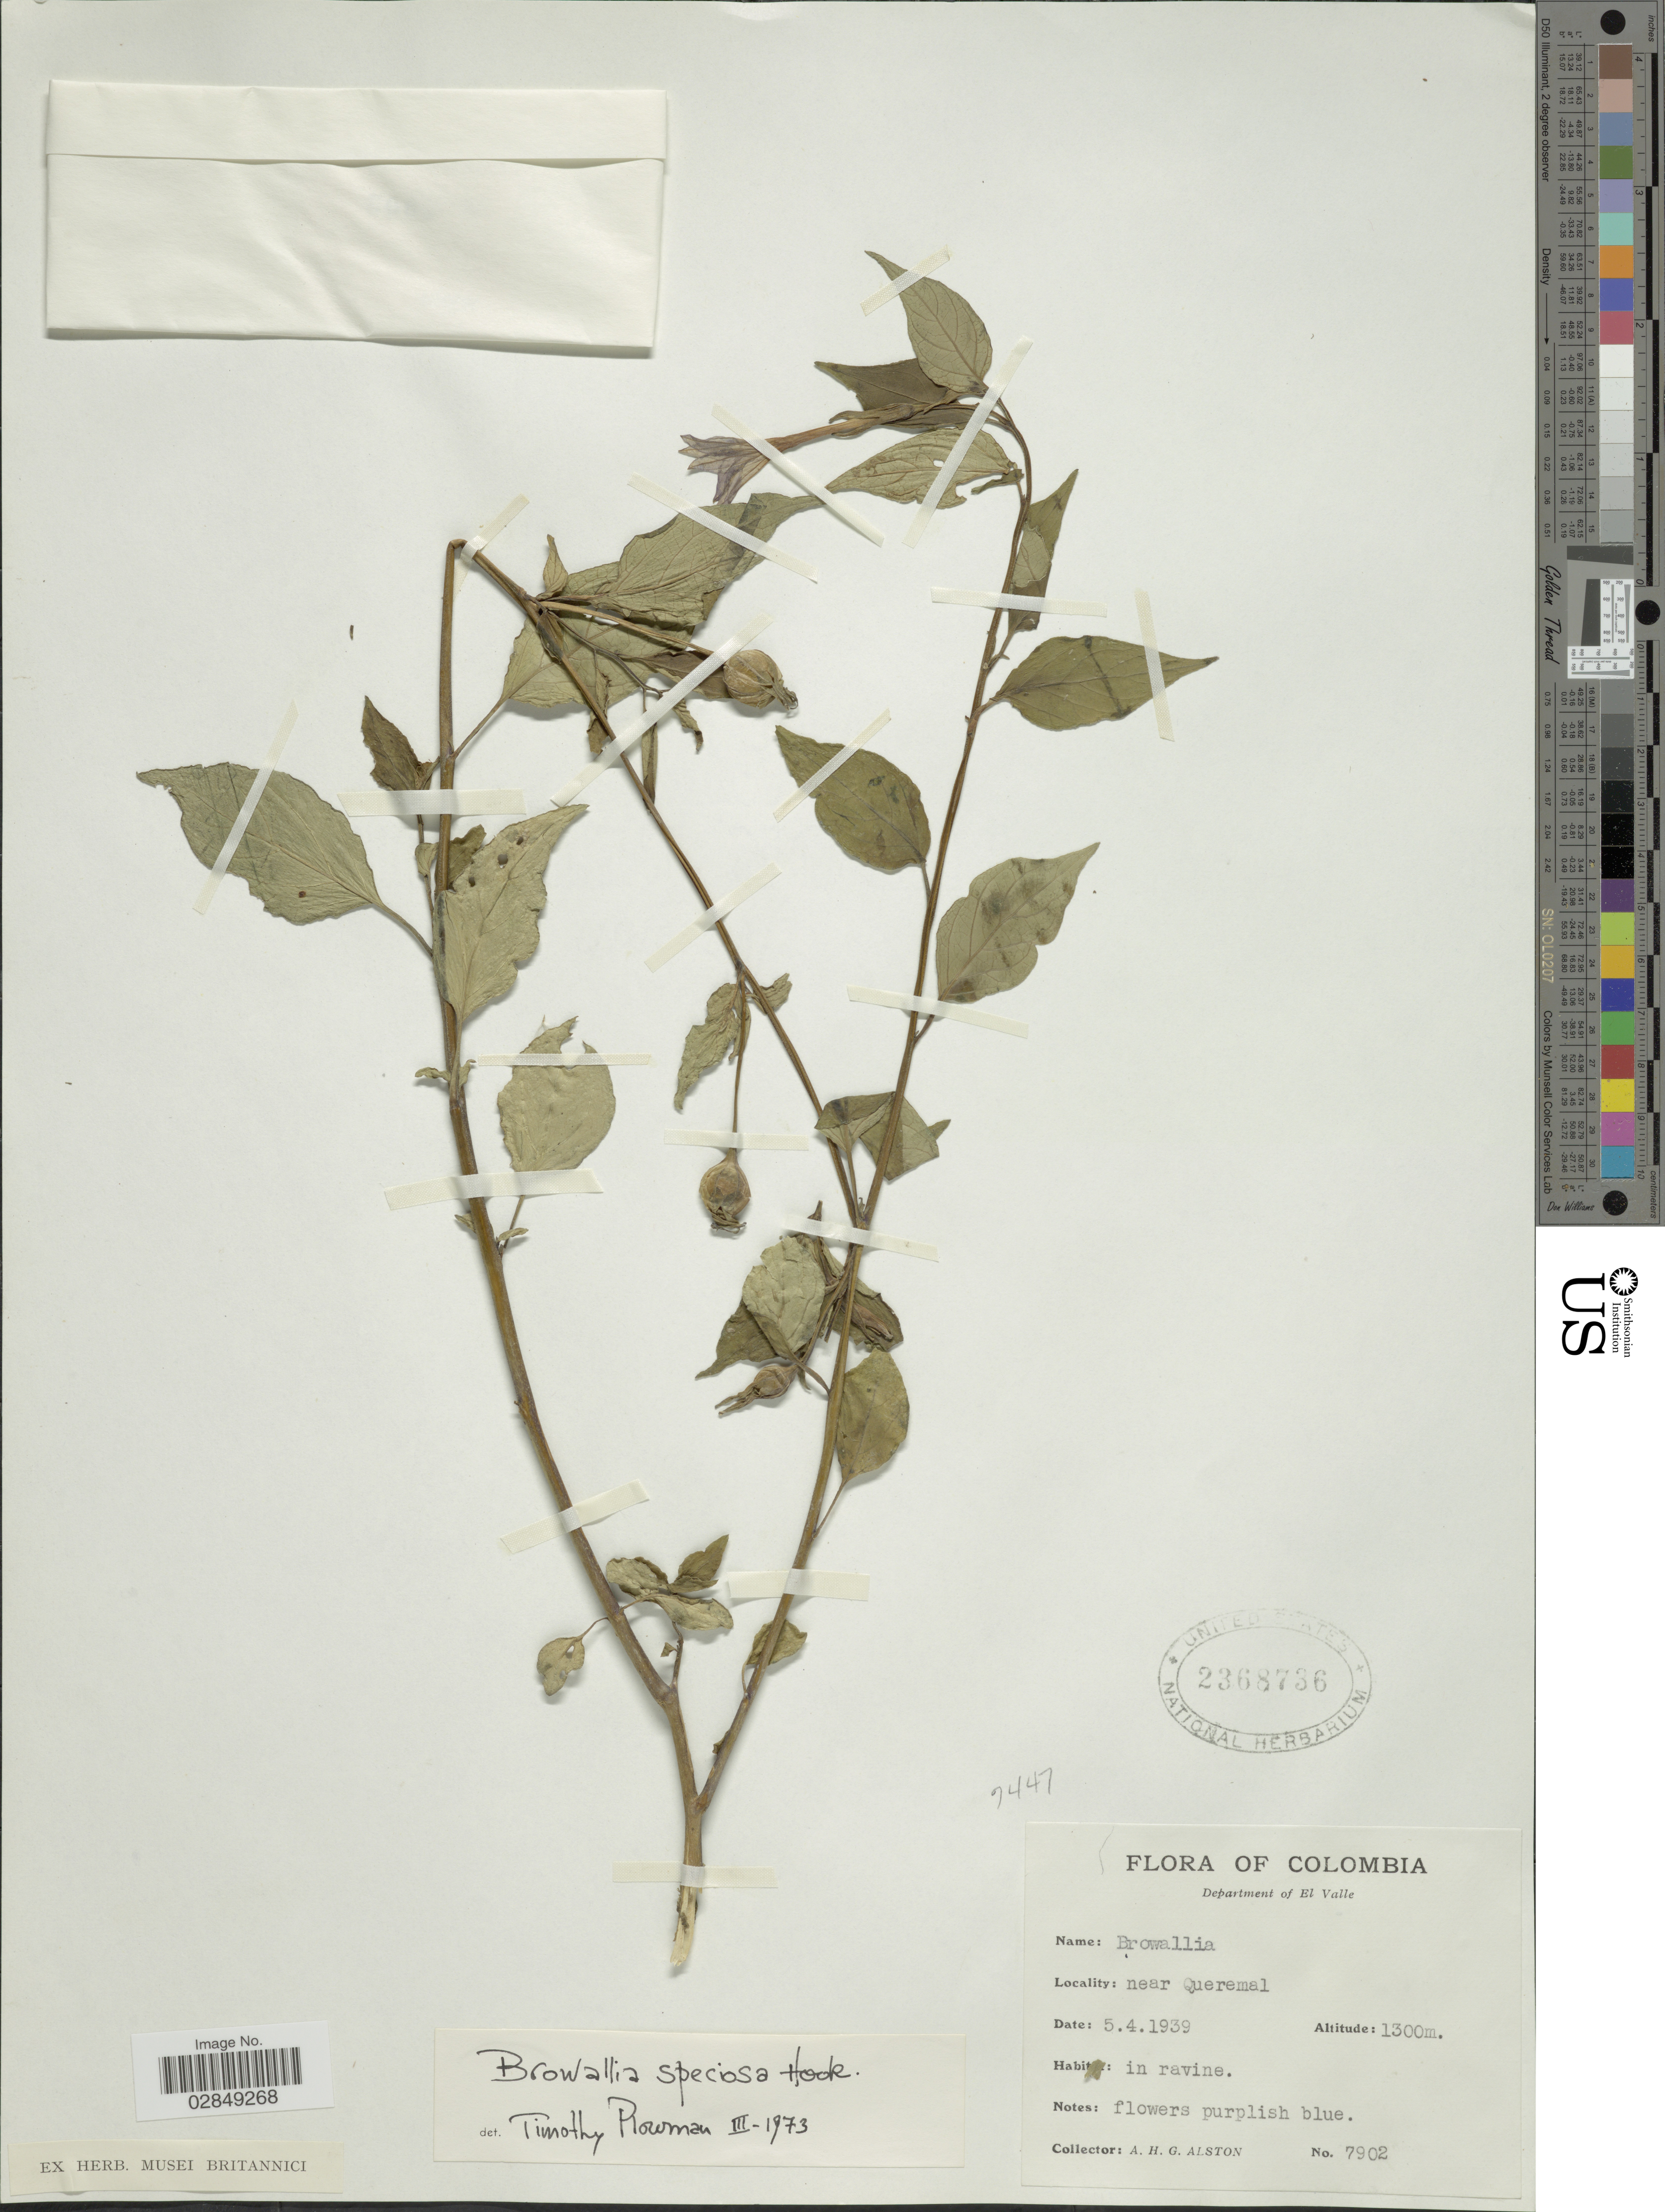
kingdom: Plantae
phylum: Tracheophyta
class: Magnoliopsida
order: Solanales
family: Solanaceae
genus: Browallia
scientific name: Browallia speciosa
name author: Hook.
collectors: A. H. Alston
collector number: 7902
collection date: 1939-04-05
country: Colombia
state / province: Valle del Cauca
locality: Department of El Valle, near Queremal.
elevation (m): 1300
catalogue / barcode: US 2368736